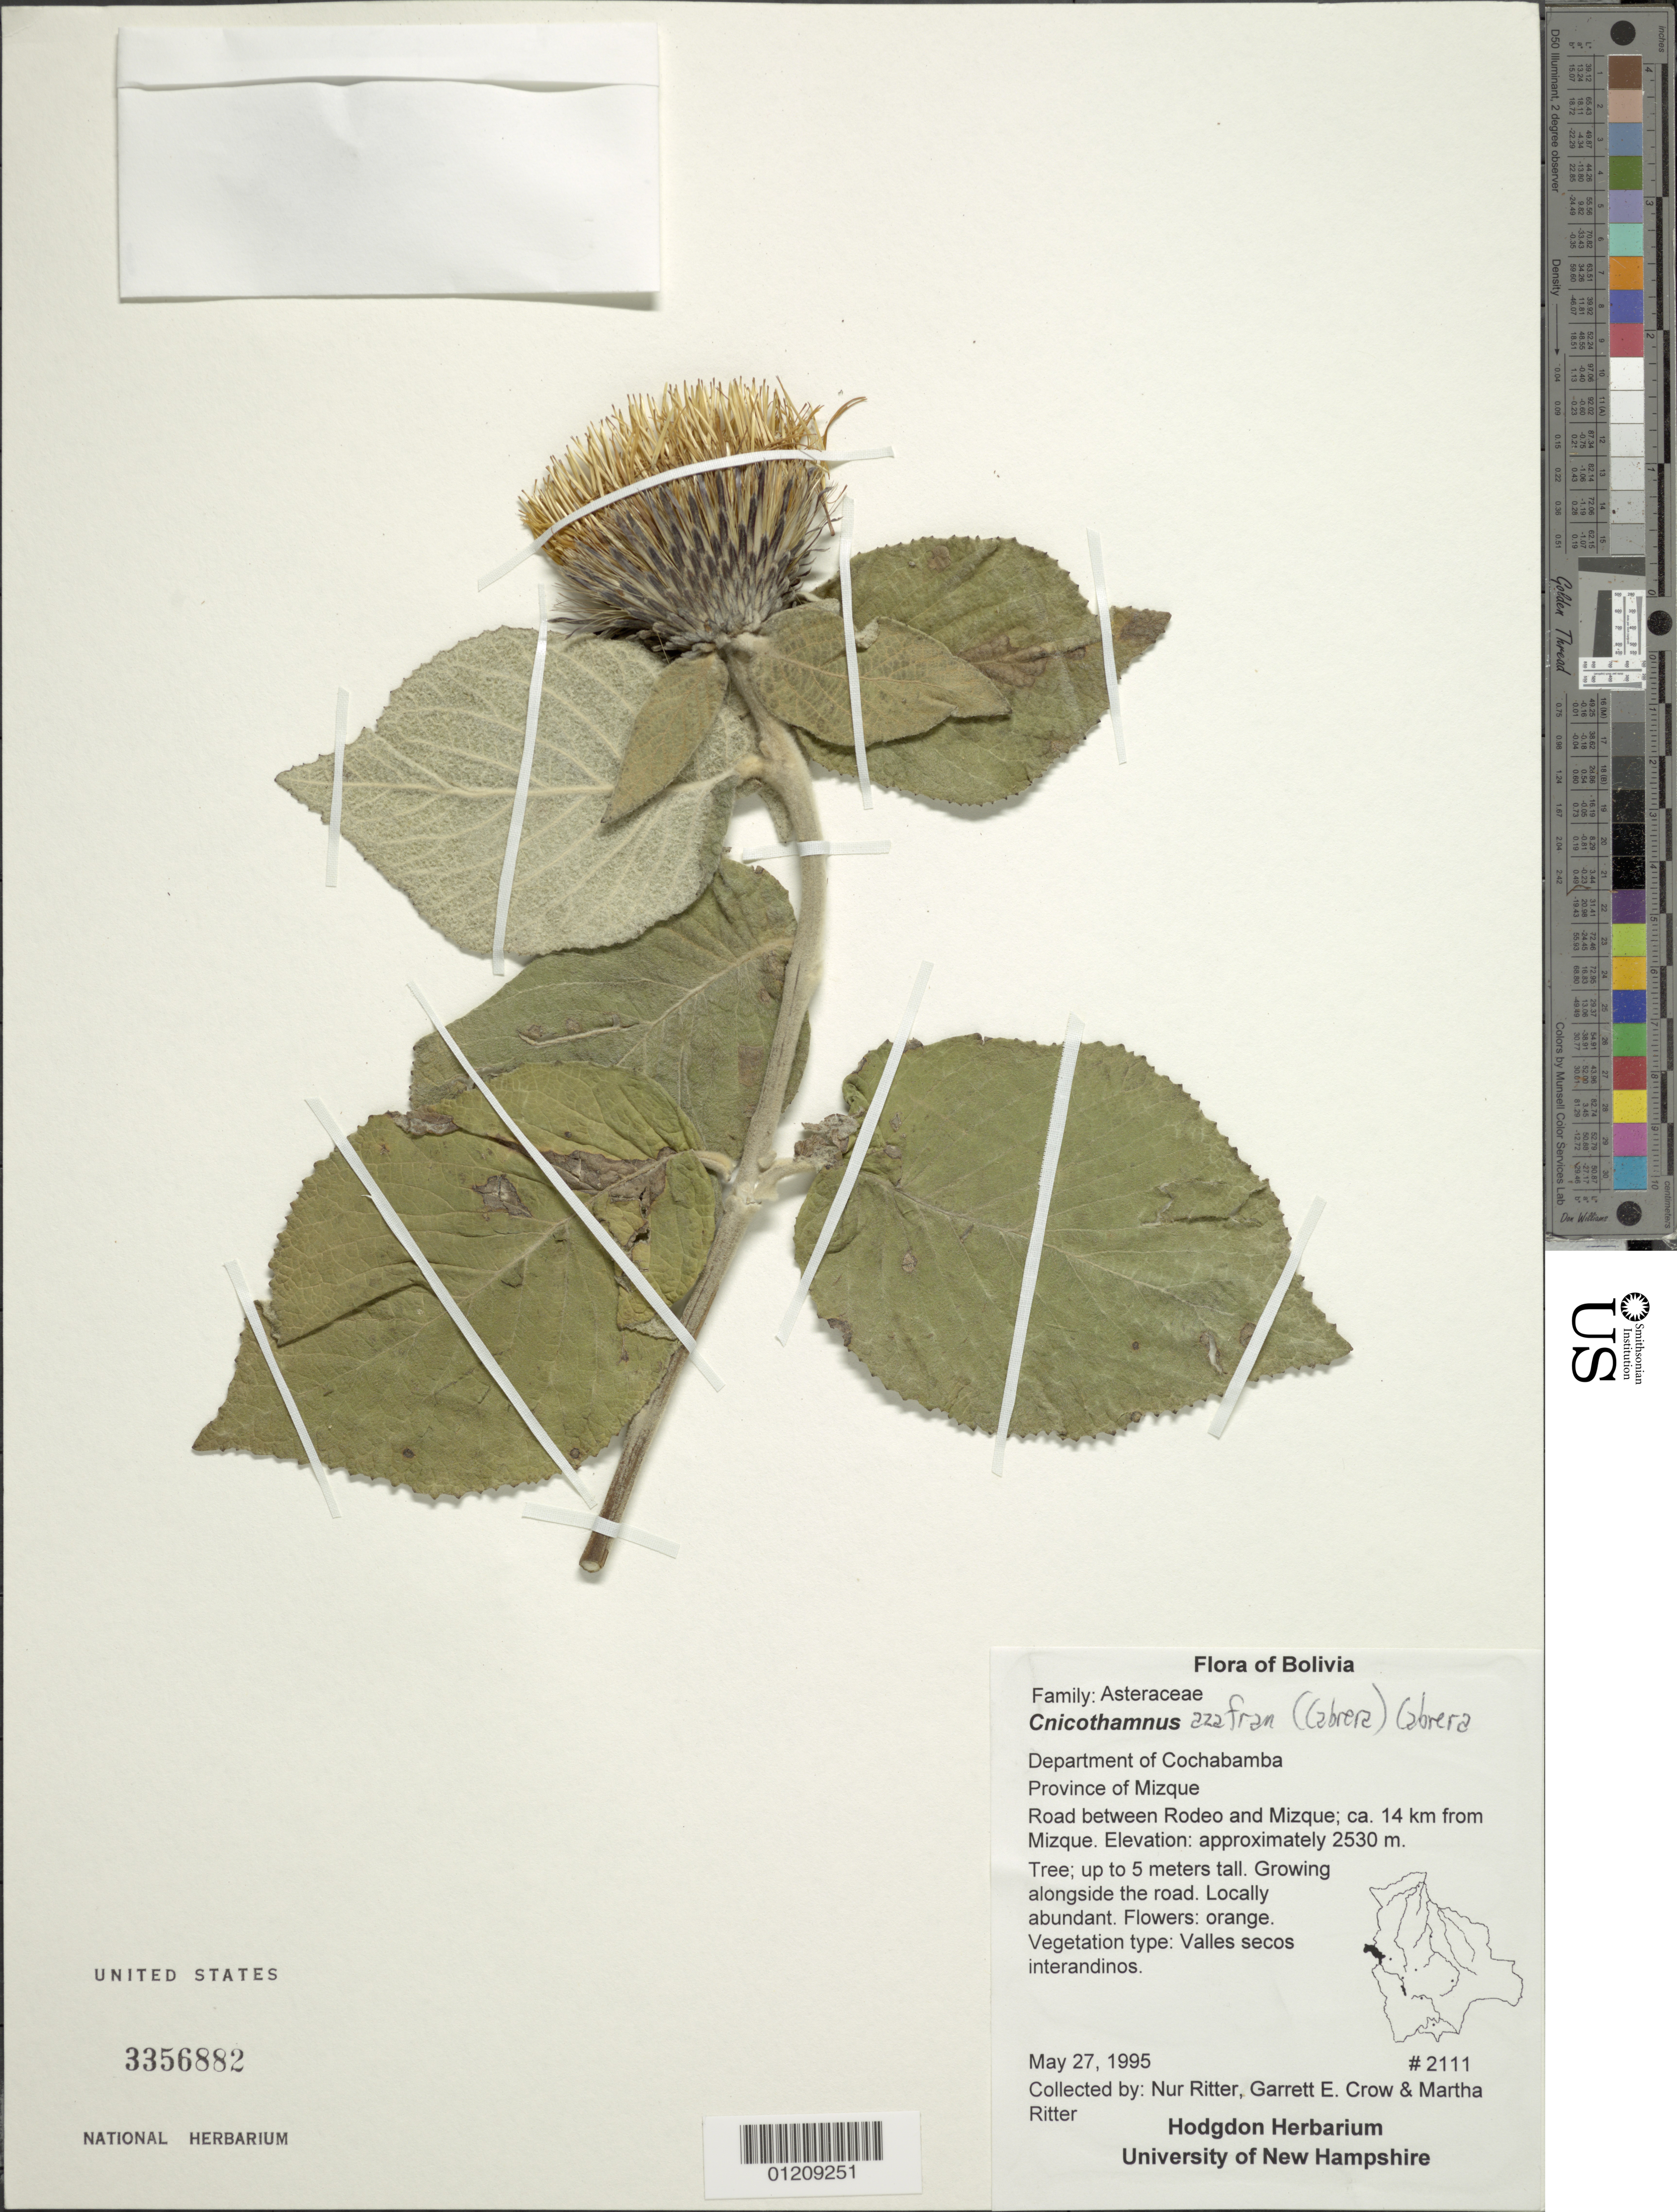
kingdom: Plantae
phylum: Tracheophyta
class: Magnoliopsida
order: Asterales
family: Asteraceae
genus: Cnicothamnus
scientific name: Cnicothamnus azafran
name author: (Cabrera) Cabrera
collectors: N. Ritter, G. Crow & M. Ritter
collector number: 2111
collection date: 1995-05-27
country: Bolivia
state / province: Cochabamba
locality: Prov. Mizque, road betw Rodeo and Mizque; ca. 14 km from Mizque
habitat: Valles secos interandinos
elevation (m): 2530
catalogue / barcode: US 3356882